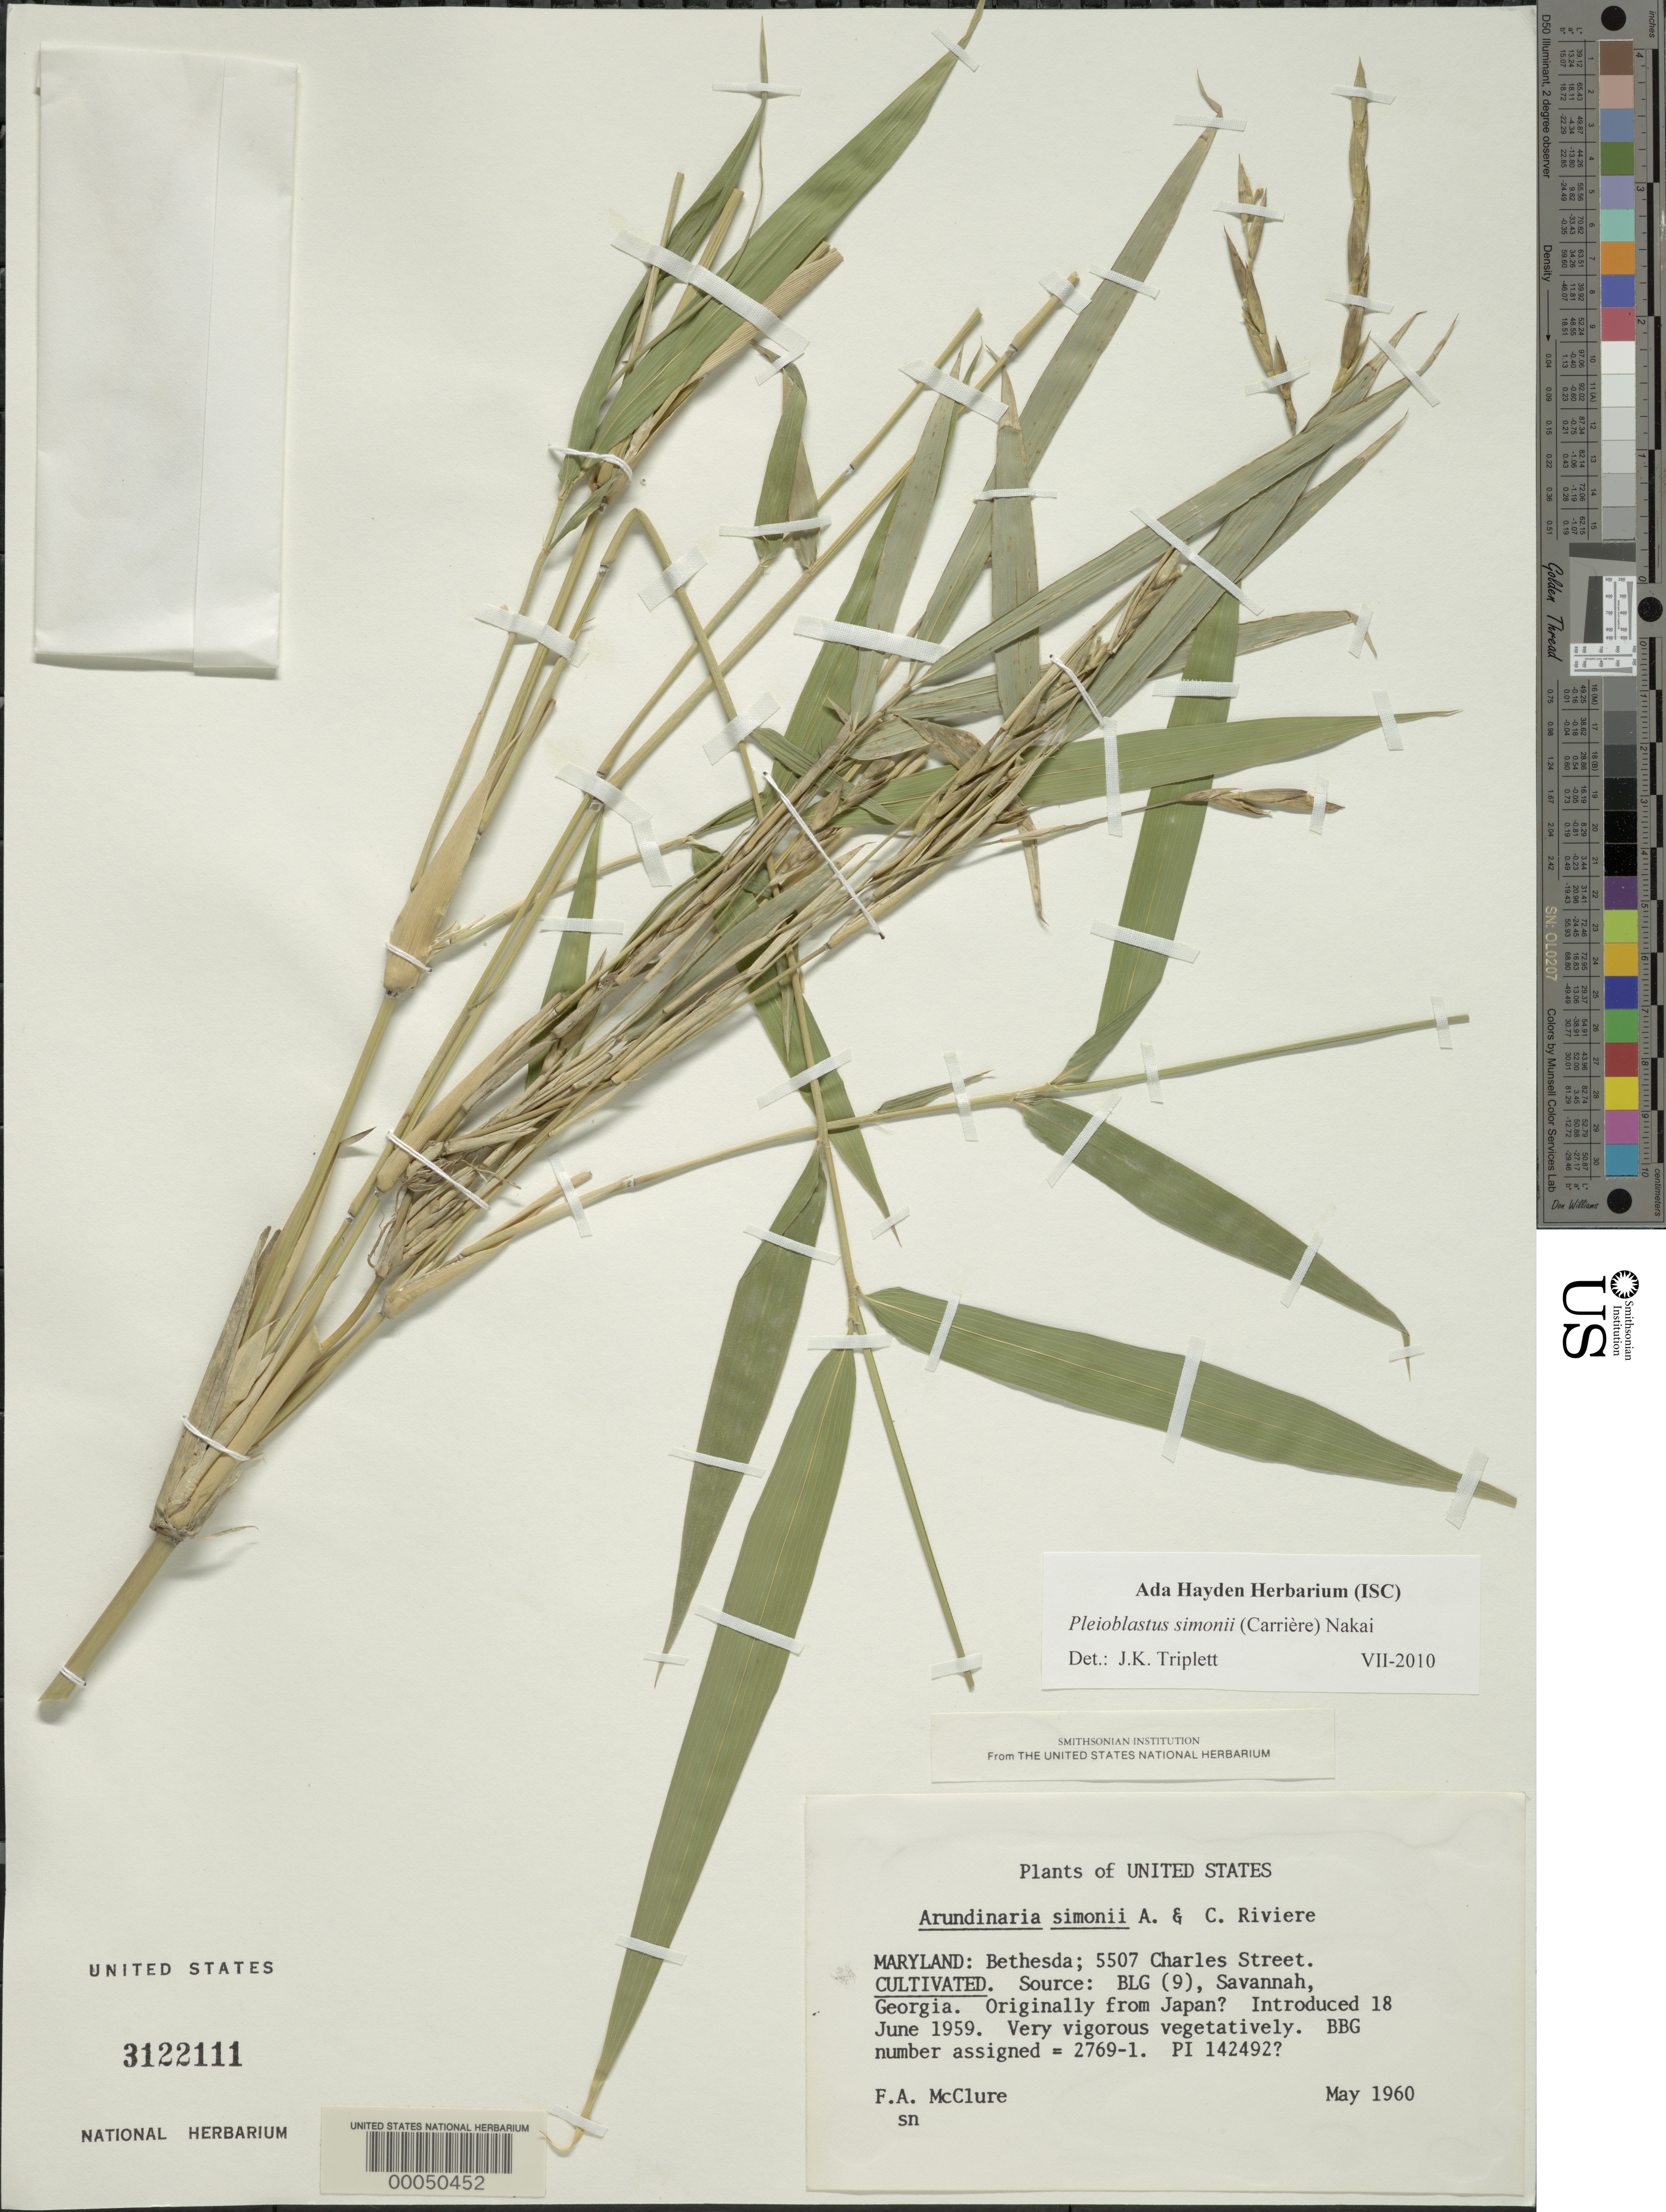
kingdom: Plantae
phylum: Tracheophyta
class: Liliopsida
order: Poales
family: Poaceae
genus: Pleioblastus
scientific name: Pleioblastus simonii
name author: (Carrière) Nakai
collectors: F. A. McClure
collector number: BBG 2769-1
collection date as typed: May 1960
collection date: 1960-05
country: United States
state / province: Maryland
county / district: Montgomery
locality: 5507 Charles Street, Bethesda (McClure's garden)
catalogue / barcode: US 3122111